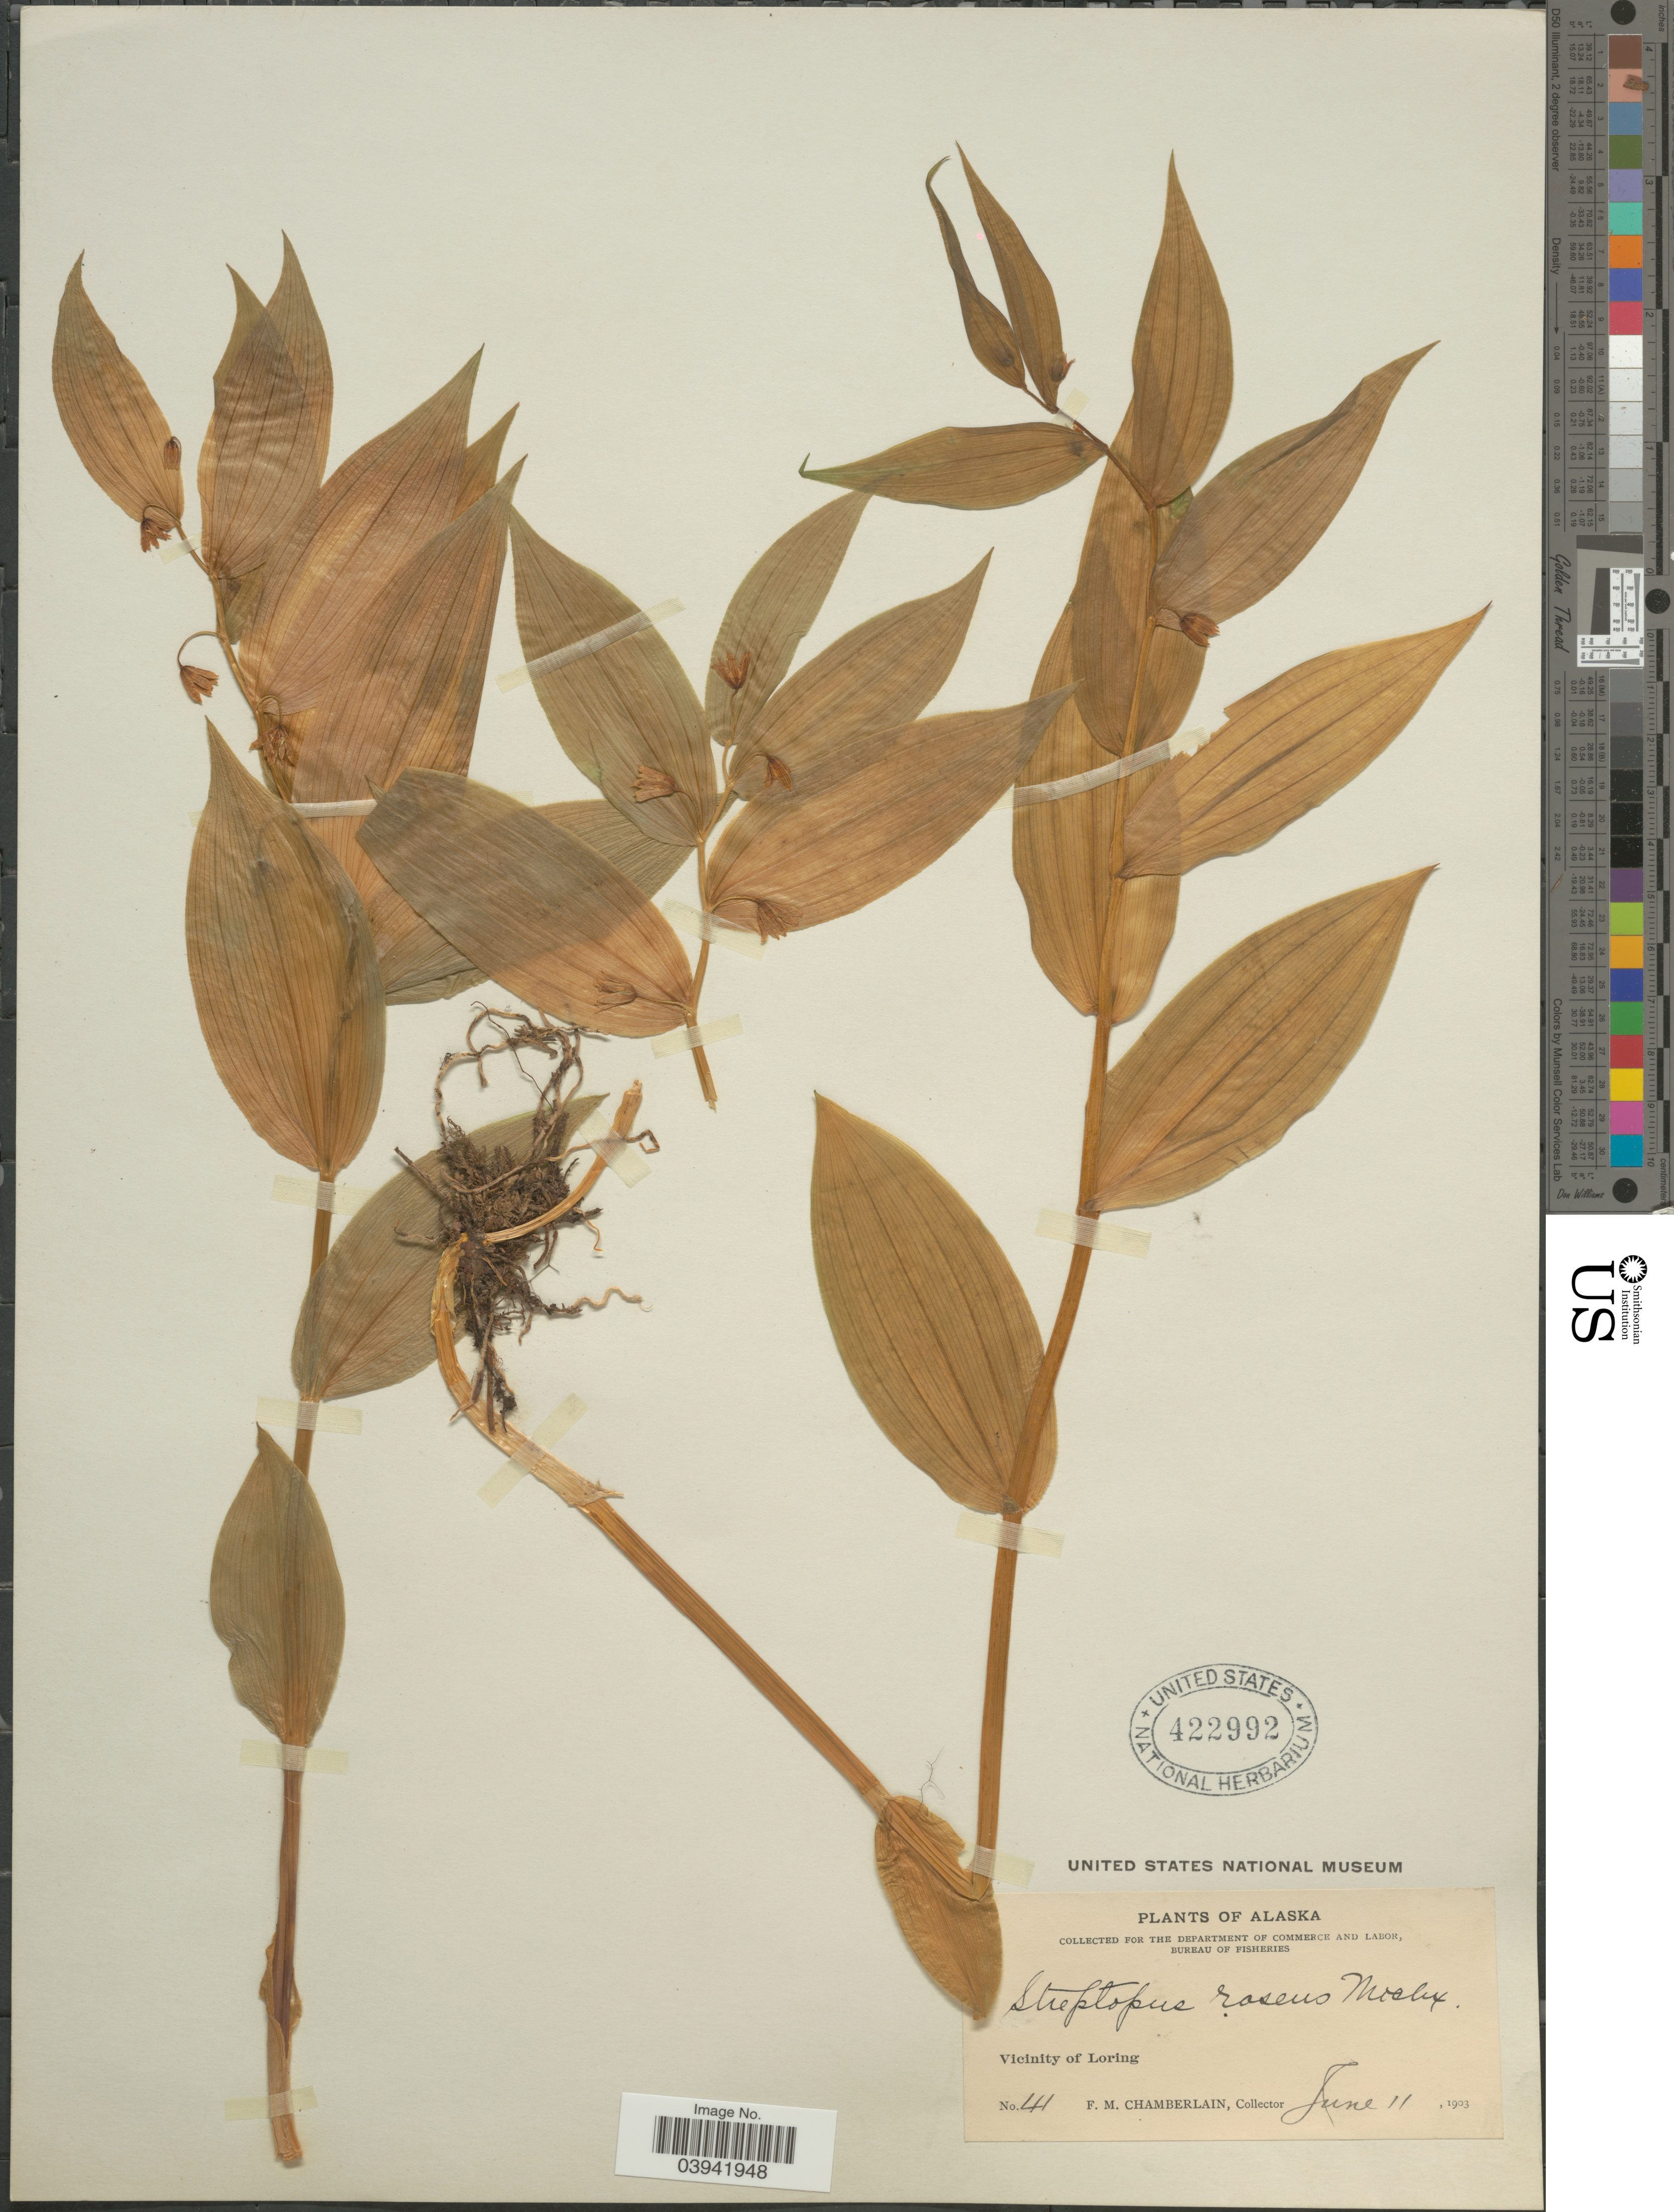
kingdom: Plantae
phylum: Tracheophyta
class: Liliopsida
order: Liliales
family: Liliaceae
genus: Streptopus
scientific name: Streptopus roseus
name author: Michx.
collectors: F. Chamberlain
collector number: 41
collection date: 1903-06-11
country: United States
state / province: Alaska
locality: Vicinity of Loring.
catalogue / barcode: US 422992